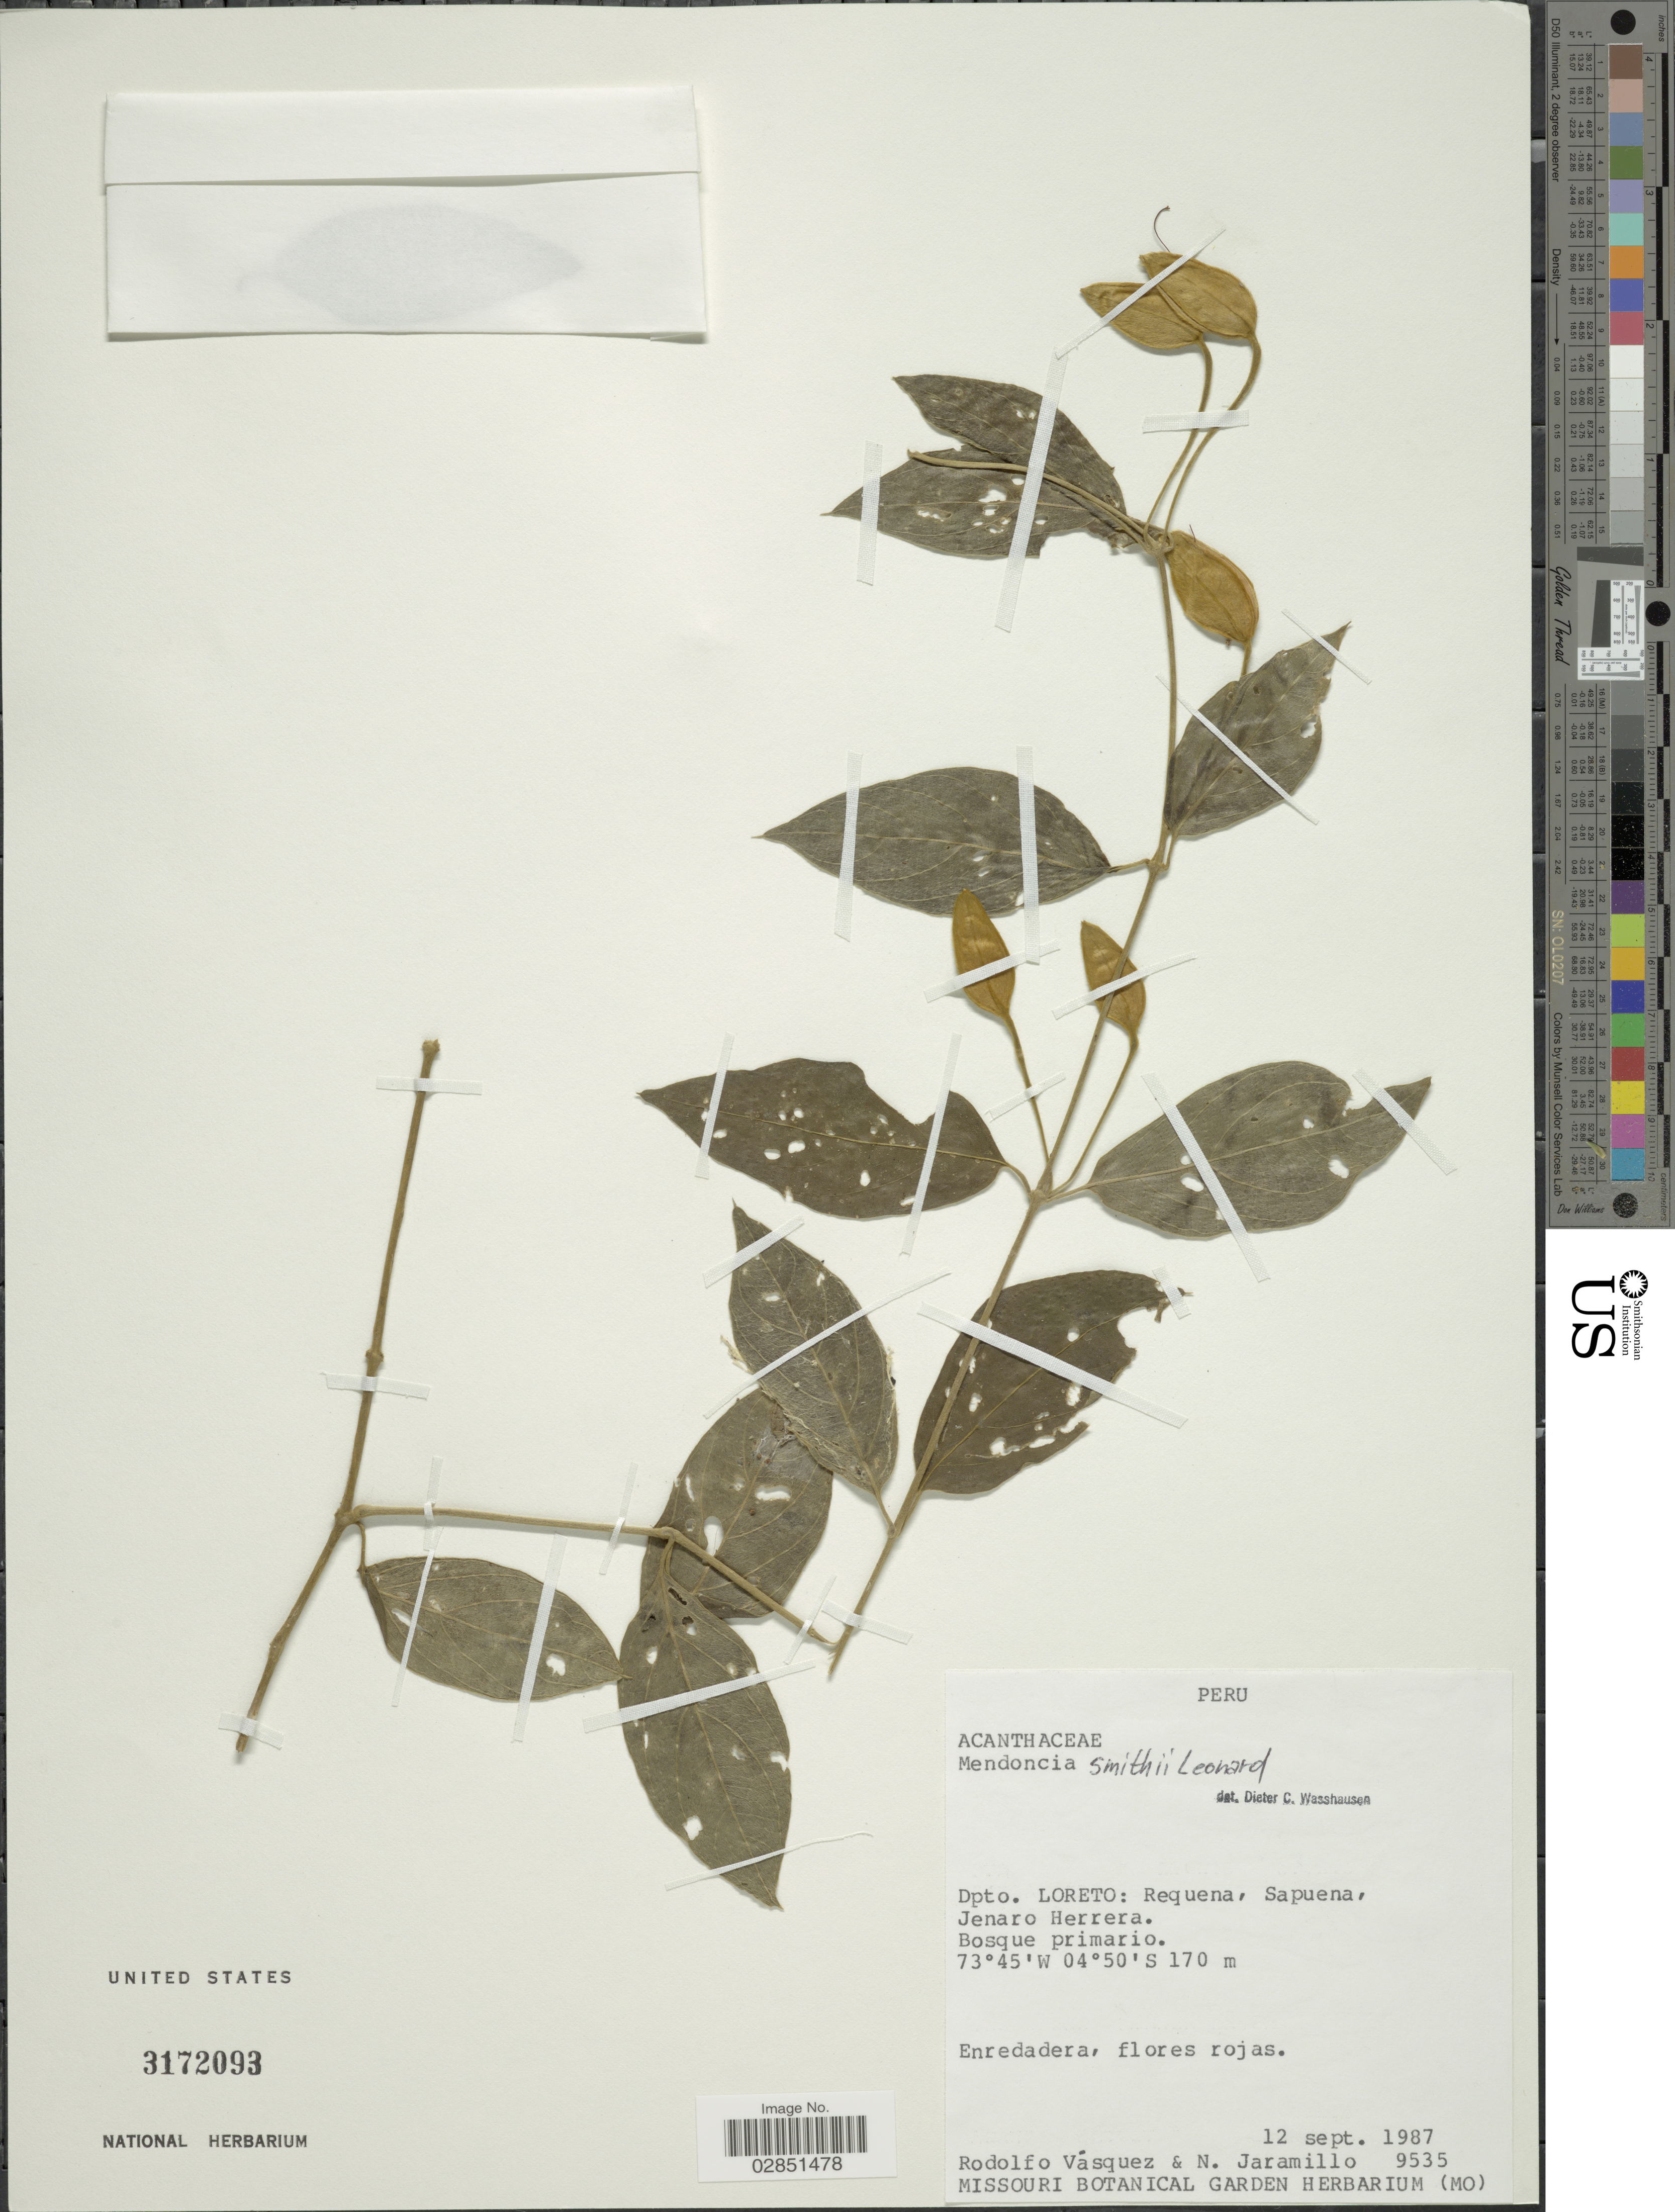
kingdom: Plantae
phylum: Tracheophyta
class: Magnoliopsida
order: Lamiales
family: Acanthaceae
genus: Mendoncia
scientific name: Mendoncia smithii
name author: Leonard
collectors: R. Vásquez & N. Jaramillo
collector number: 9535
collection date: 1987-09-12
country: Peru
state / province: Loreto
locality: Dpto. Loreto: Requena, Sapuena, Jenaro Herrera.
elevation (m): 170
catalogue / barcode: US 3172093